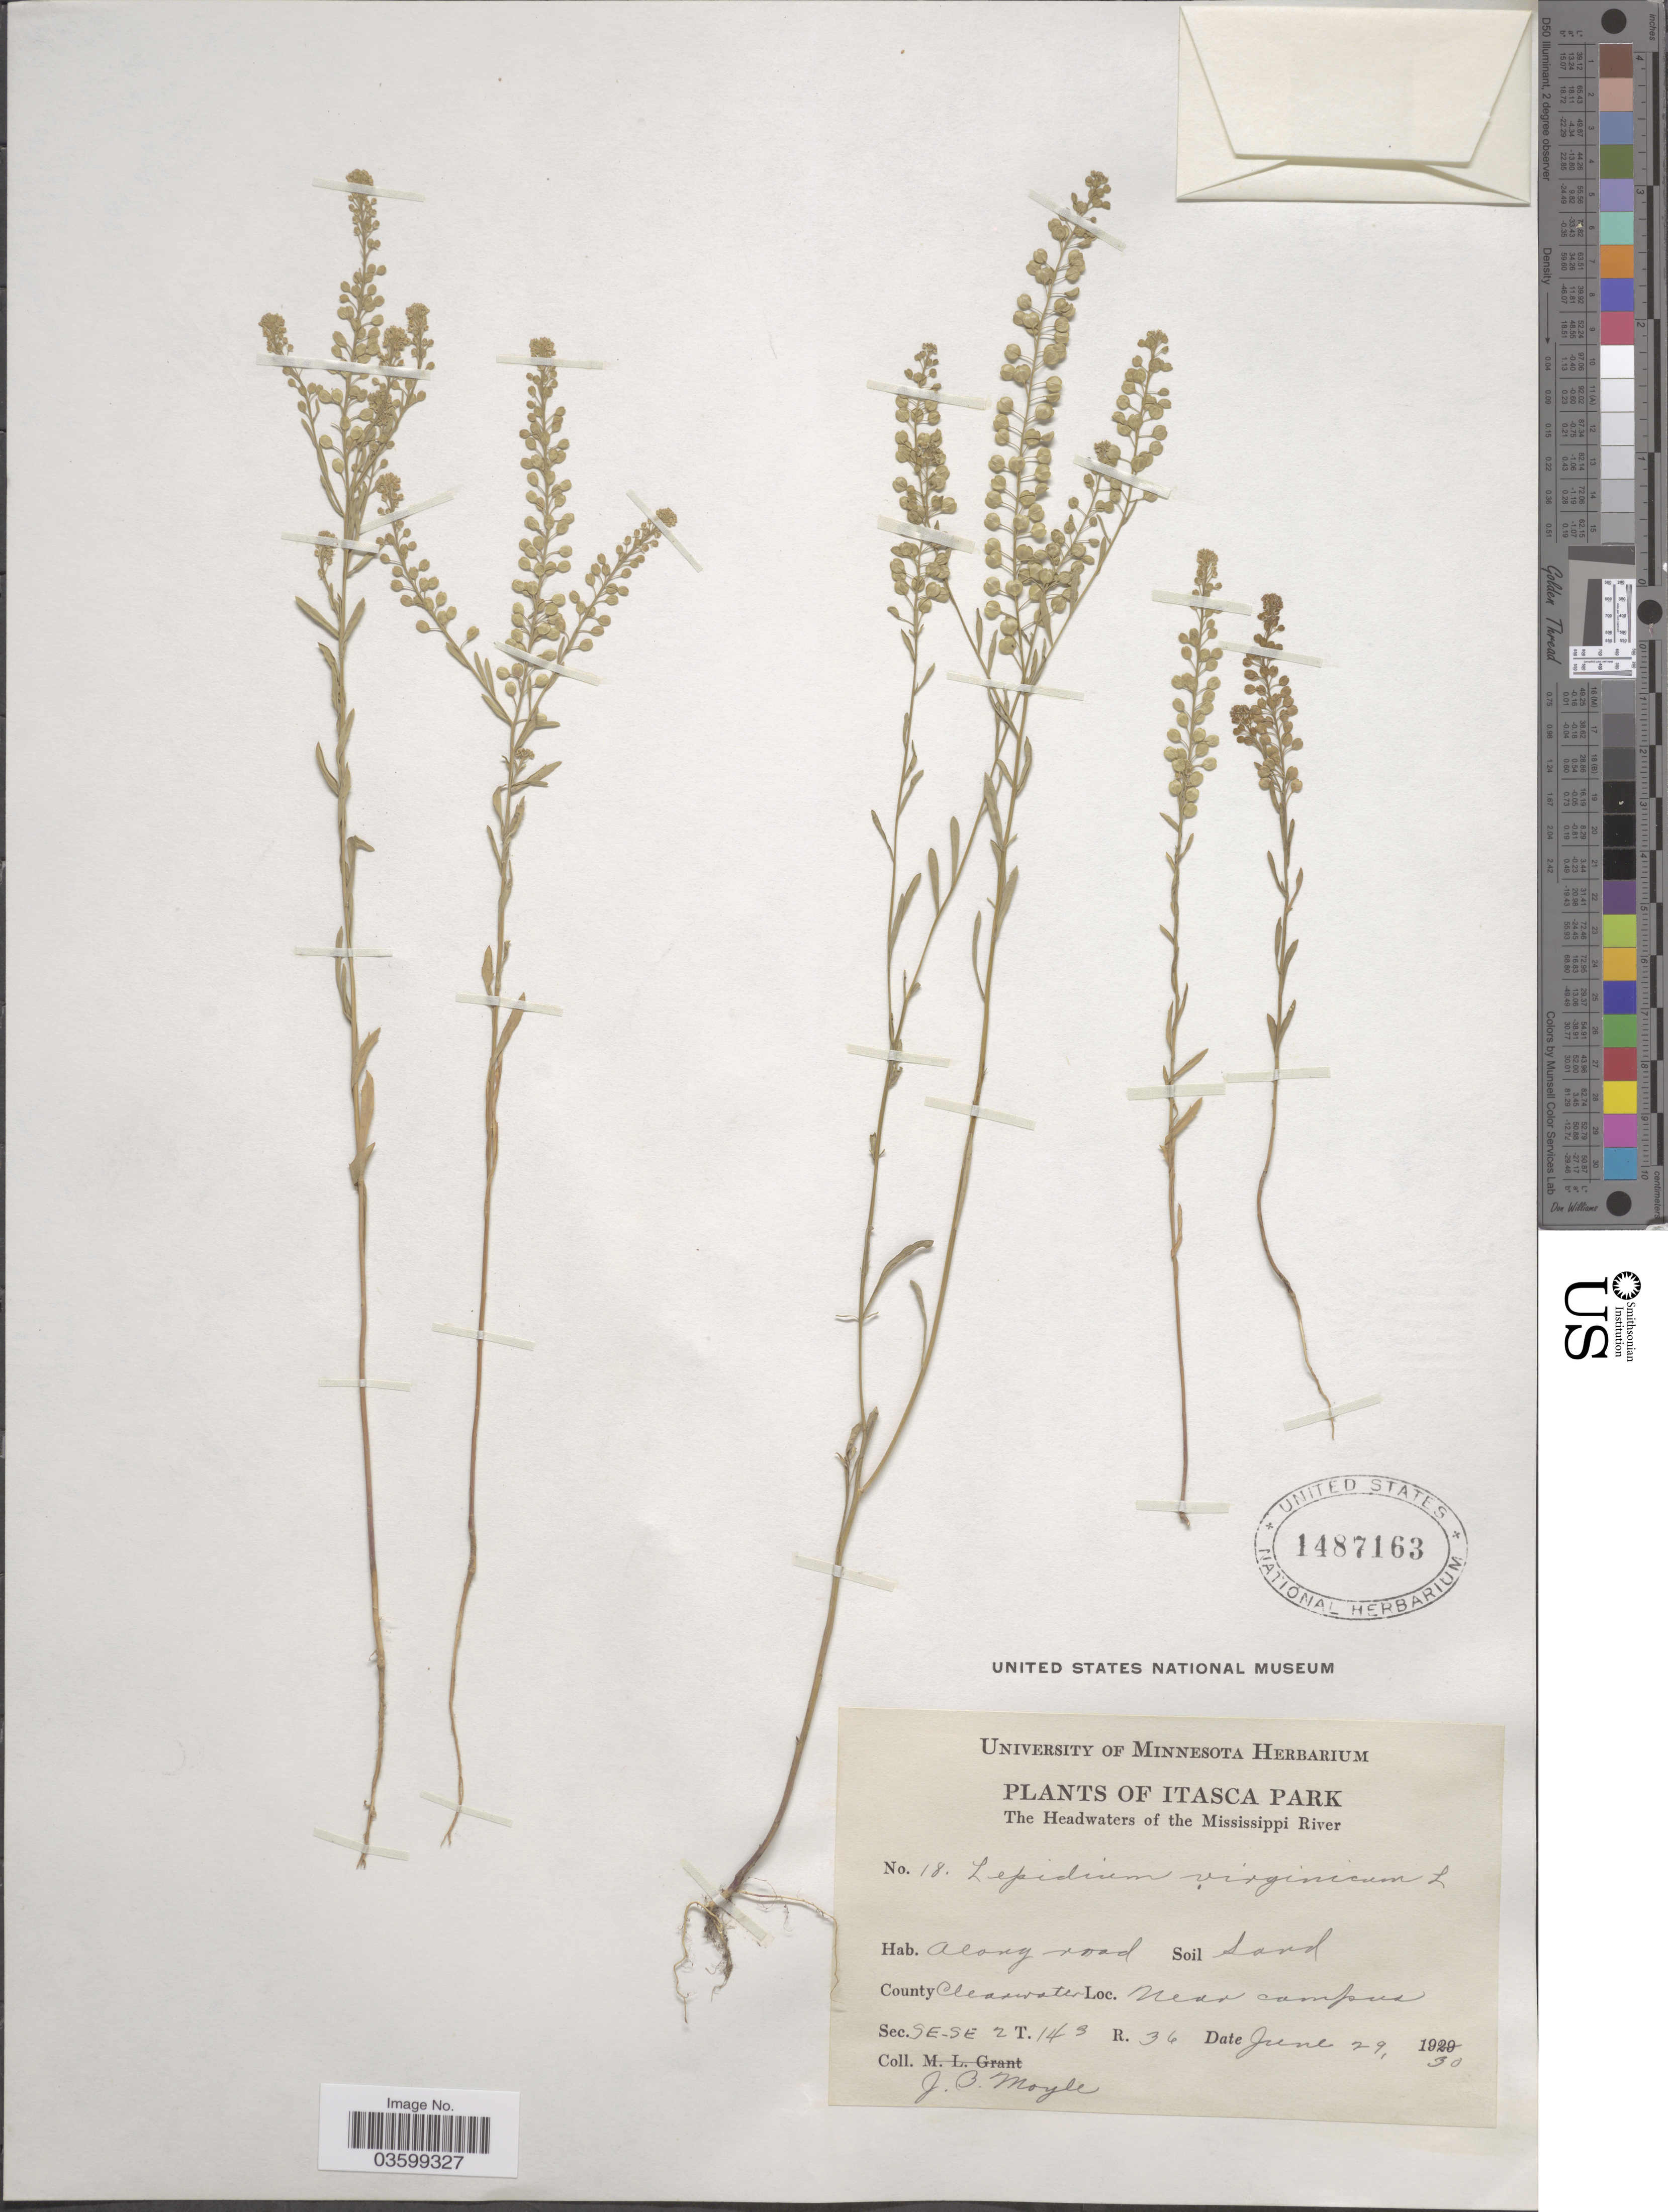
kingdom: Plantae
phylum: Tracheophyta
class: Magnoliopsida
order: Brassicales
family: Brassicaceae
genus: Lepidium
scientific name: Lepidium virginicum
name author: L.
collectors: J. Moyle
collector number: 18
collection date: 1930-06-29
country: United States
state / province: Minnesota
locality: Itasca Park. The Headwaters of the Mississippi River. County Clearwater. Near campus. Sec. SE-SE 2T. 143 R.36.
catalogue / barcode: US 1487163